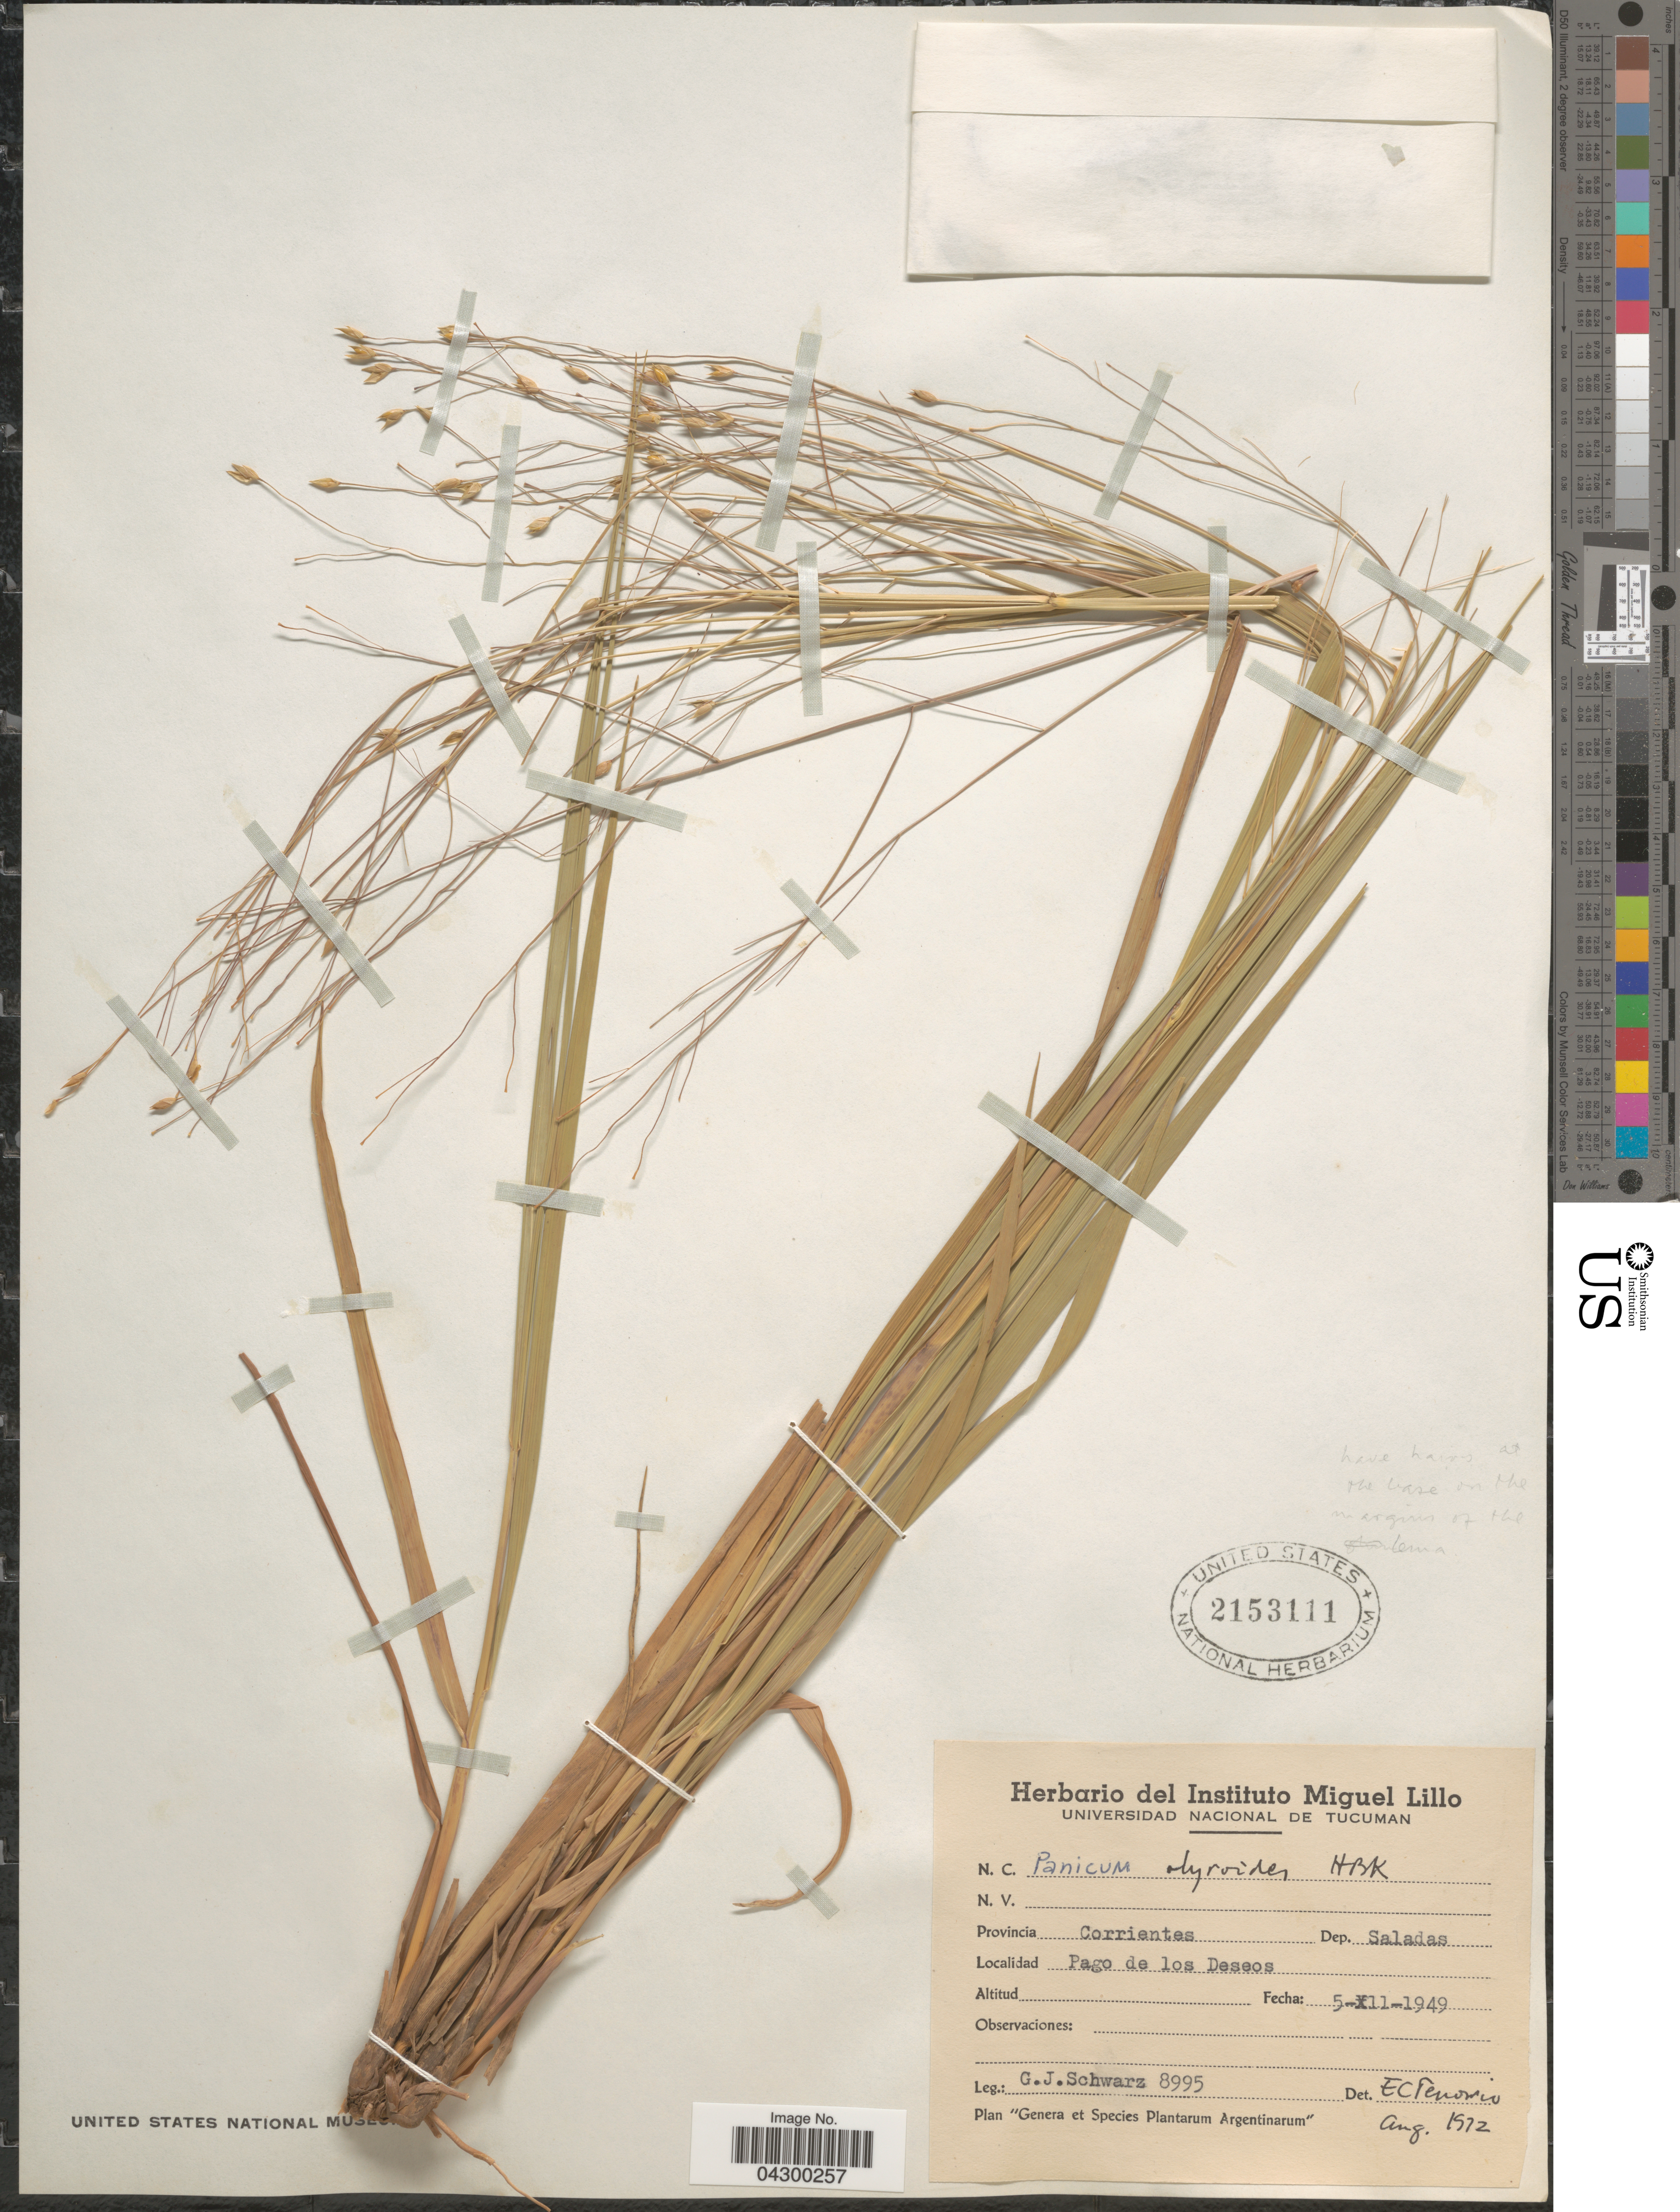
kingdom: Plantae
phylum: Tracheophyta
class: Liliopsida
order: Poales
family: Poaceae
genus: Panicum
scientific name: Panicum olyroides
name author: Kunth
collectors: G. J. Schwarz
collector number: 8995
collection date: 1949-12-05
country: Argentina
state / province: Corrientes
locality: Dep. Saladas. Pago de los Deseos.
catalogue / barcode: US 2153111